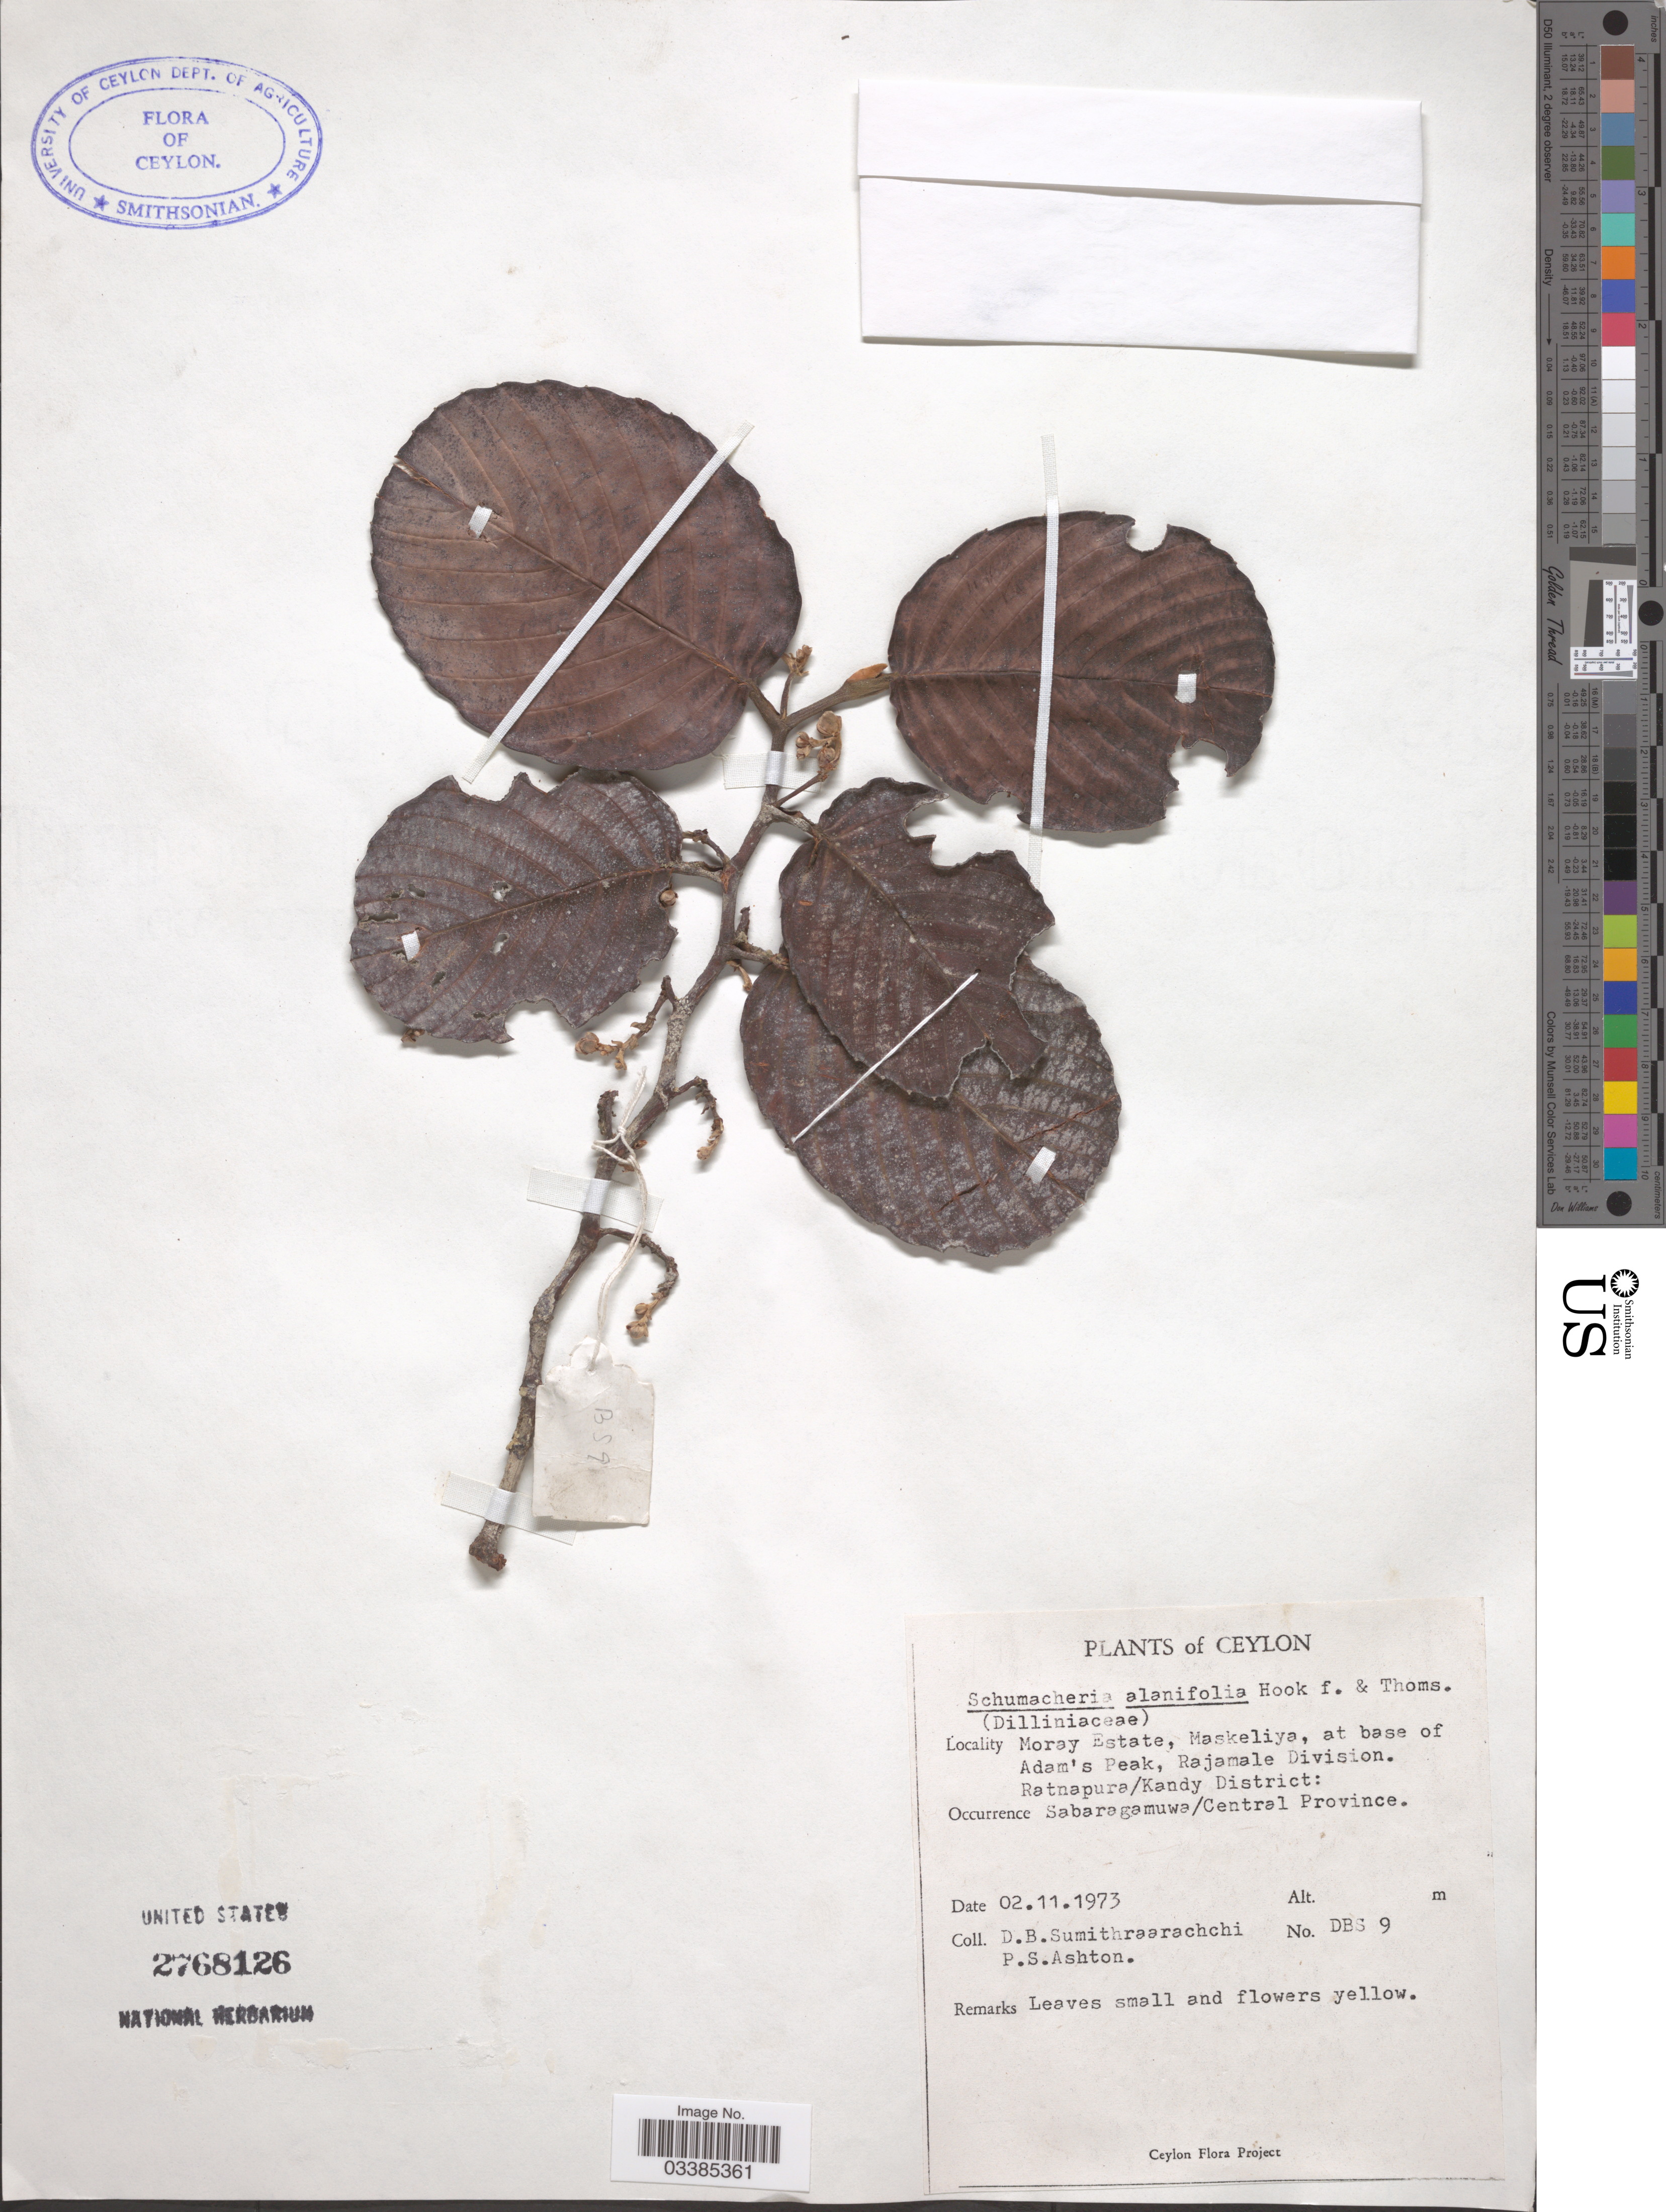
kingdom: Plantae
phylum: Tracheophyta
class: Magnoliopsida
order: Dilleniales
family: Dilleniaceae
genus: Schumacheria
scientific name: Schumacheria alnifolia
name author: Hook. f. & Thomson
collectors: D. B. Sumithraarachchi & P. S. Ashton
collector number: DBS 9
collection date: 1973-11-02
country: Sri Lanka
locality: Ceylon. Moray Estate, Maskeliya, at base of Adam's Peak, Rajamale Division. Ratnapura/Kandy District: Sabaragamuwa/Central Province.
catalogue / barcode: US 2768126